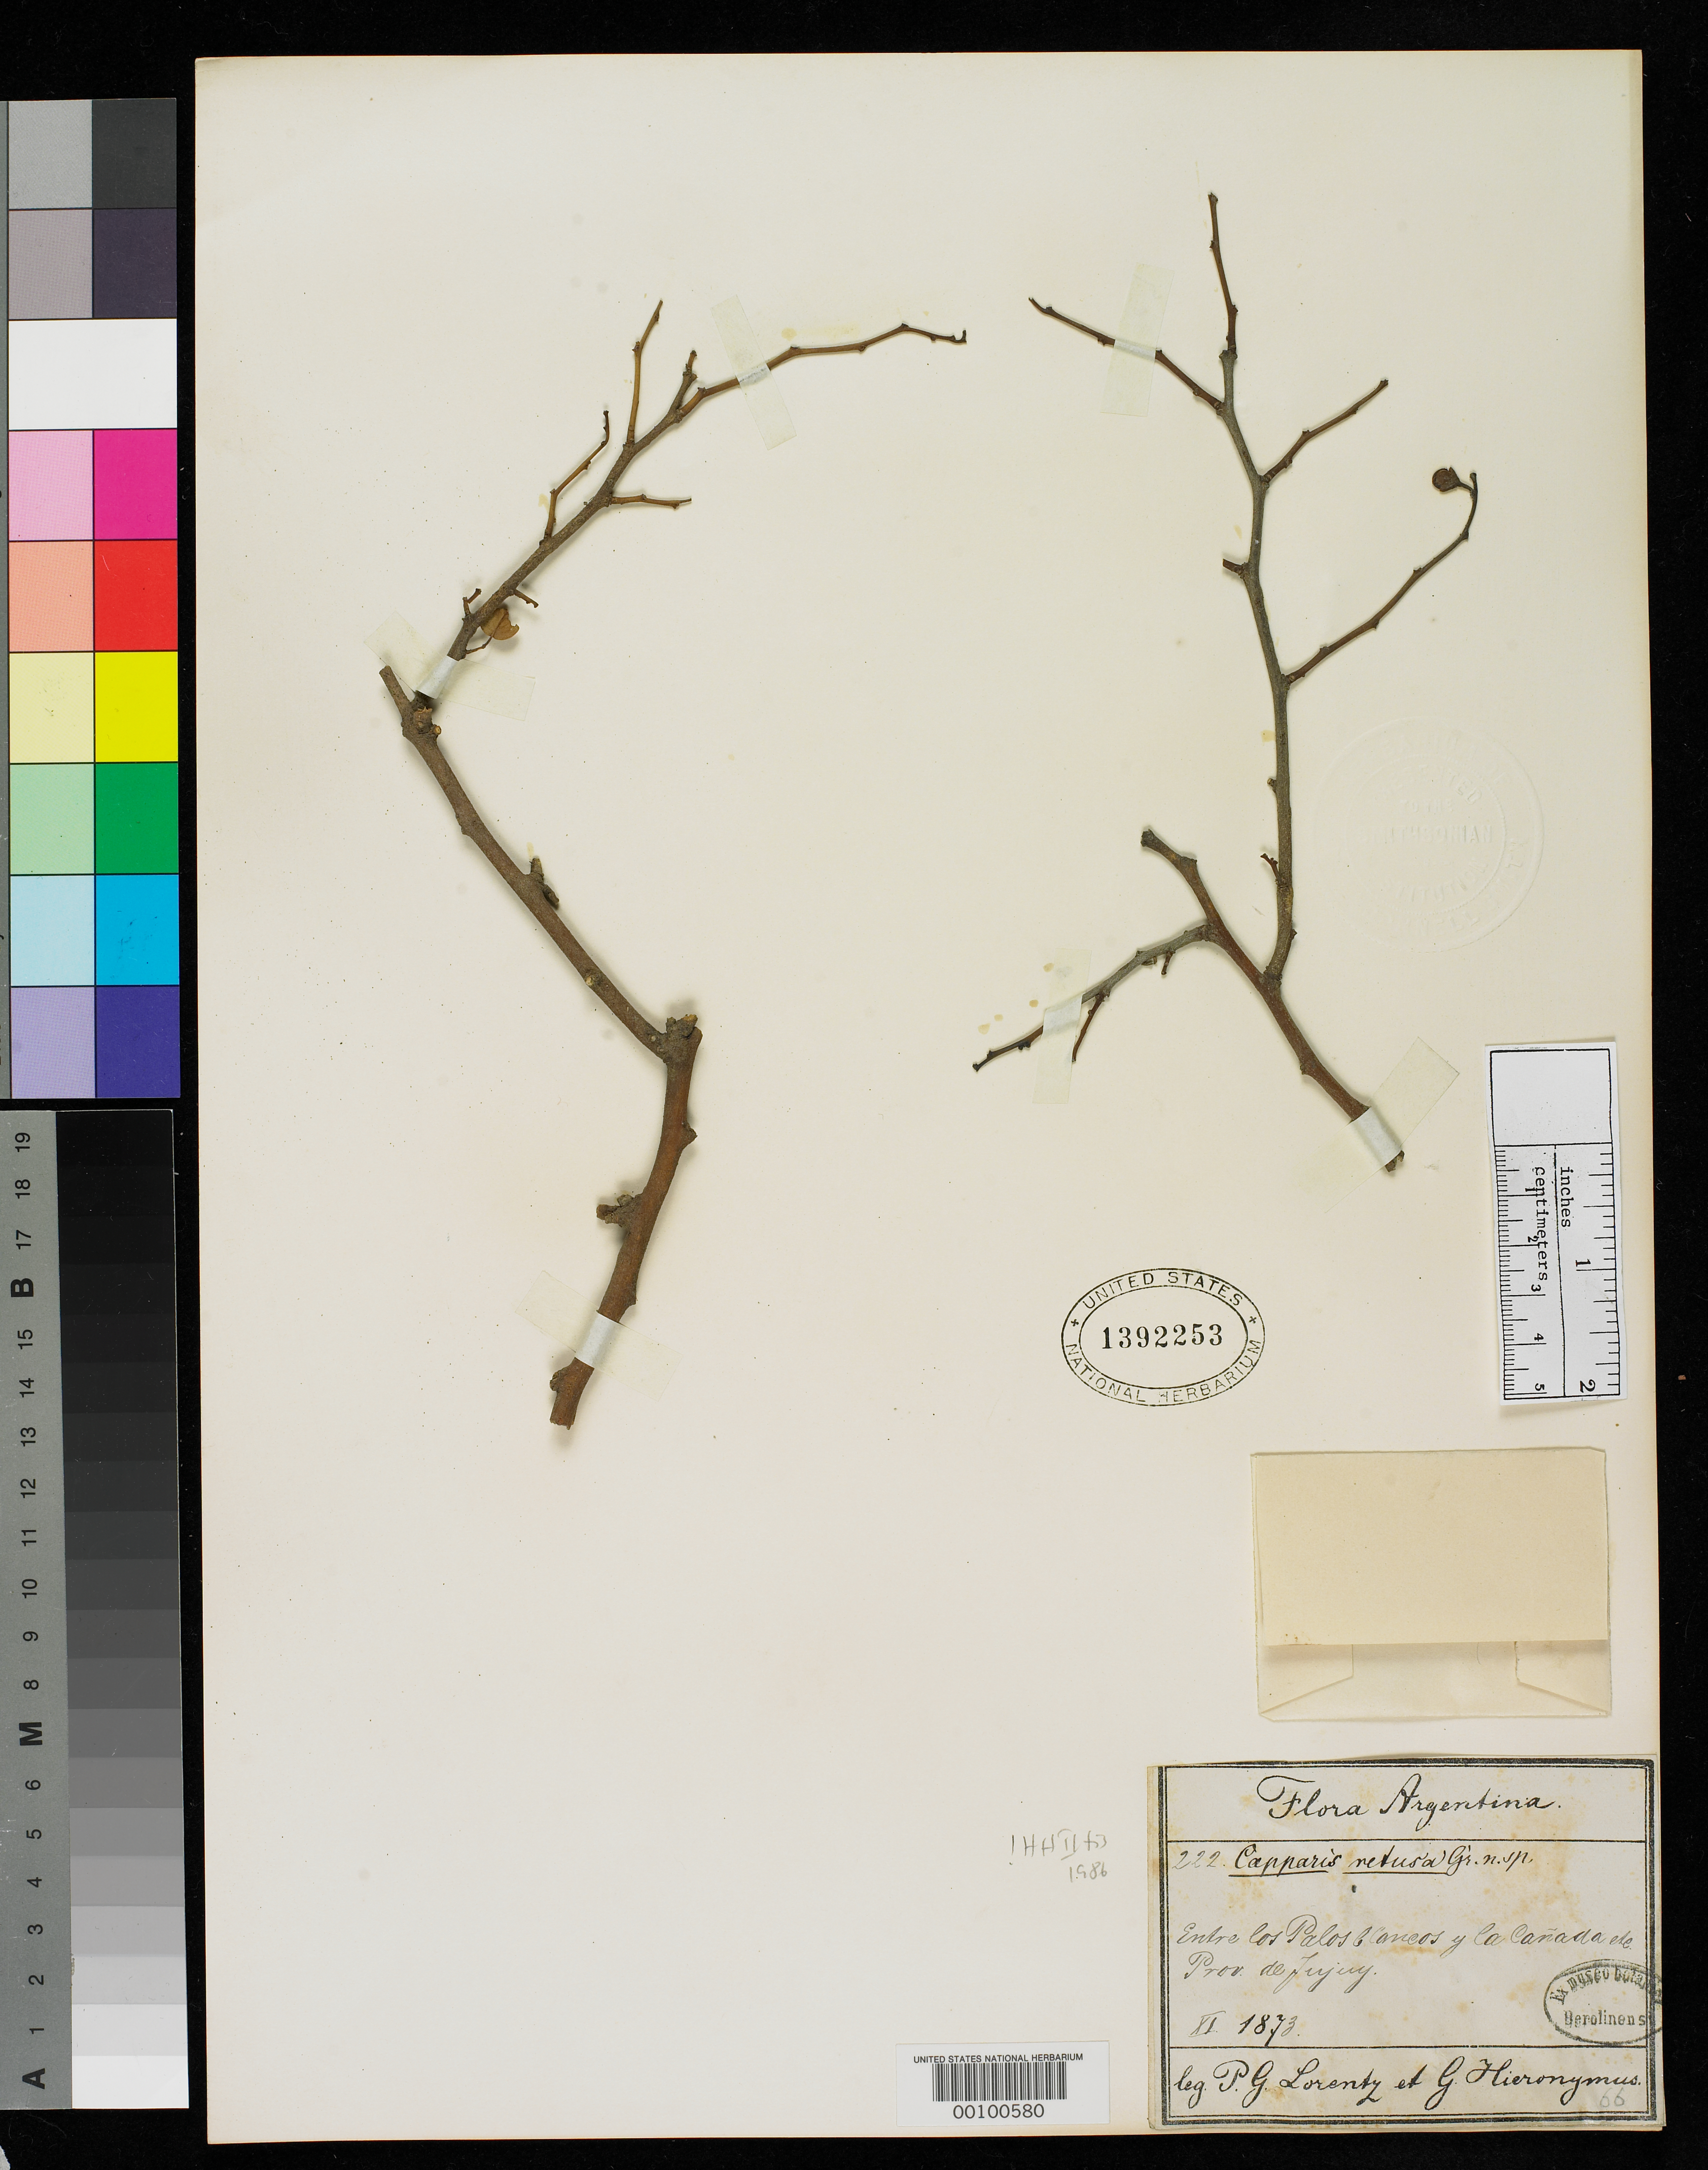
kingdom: Plantae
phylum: Tracheophyta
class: Magnoliopsida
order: Brassicales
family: Capparaceae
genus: Capparis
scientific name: Capparis retusa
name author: Griseb.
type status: Type Collection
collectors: P. G. Lorentz & G. H. Hieronymus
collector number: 222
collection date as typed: Nov 1873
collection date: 1873-11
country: Argentina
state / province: Jujuy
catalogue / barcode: US 1392253